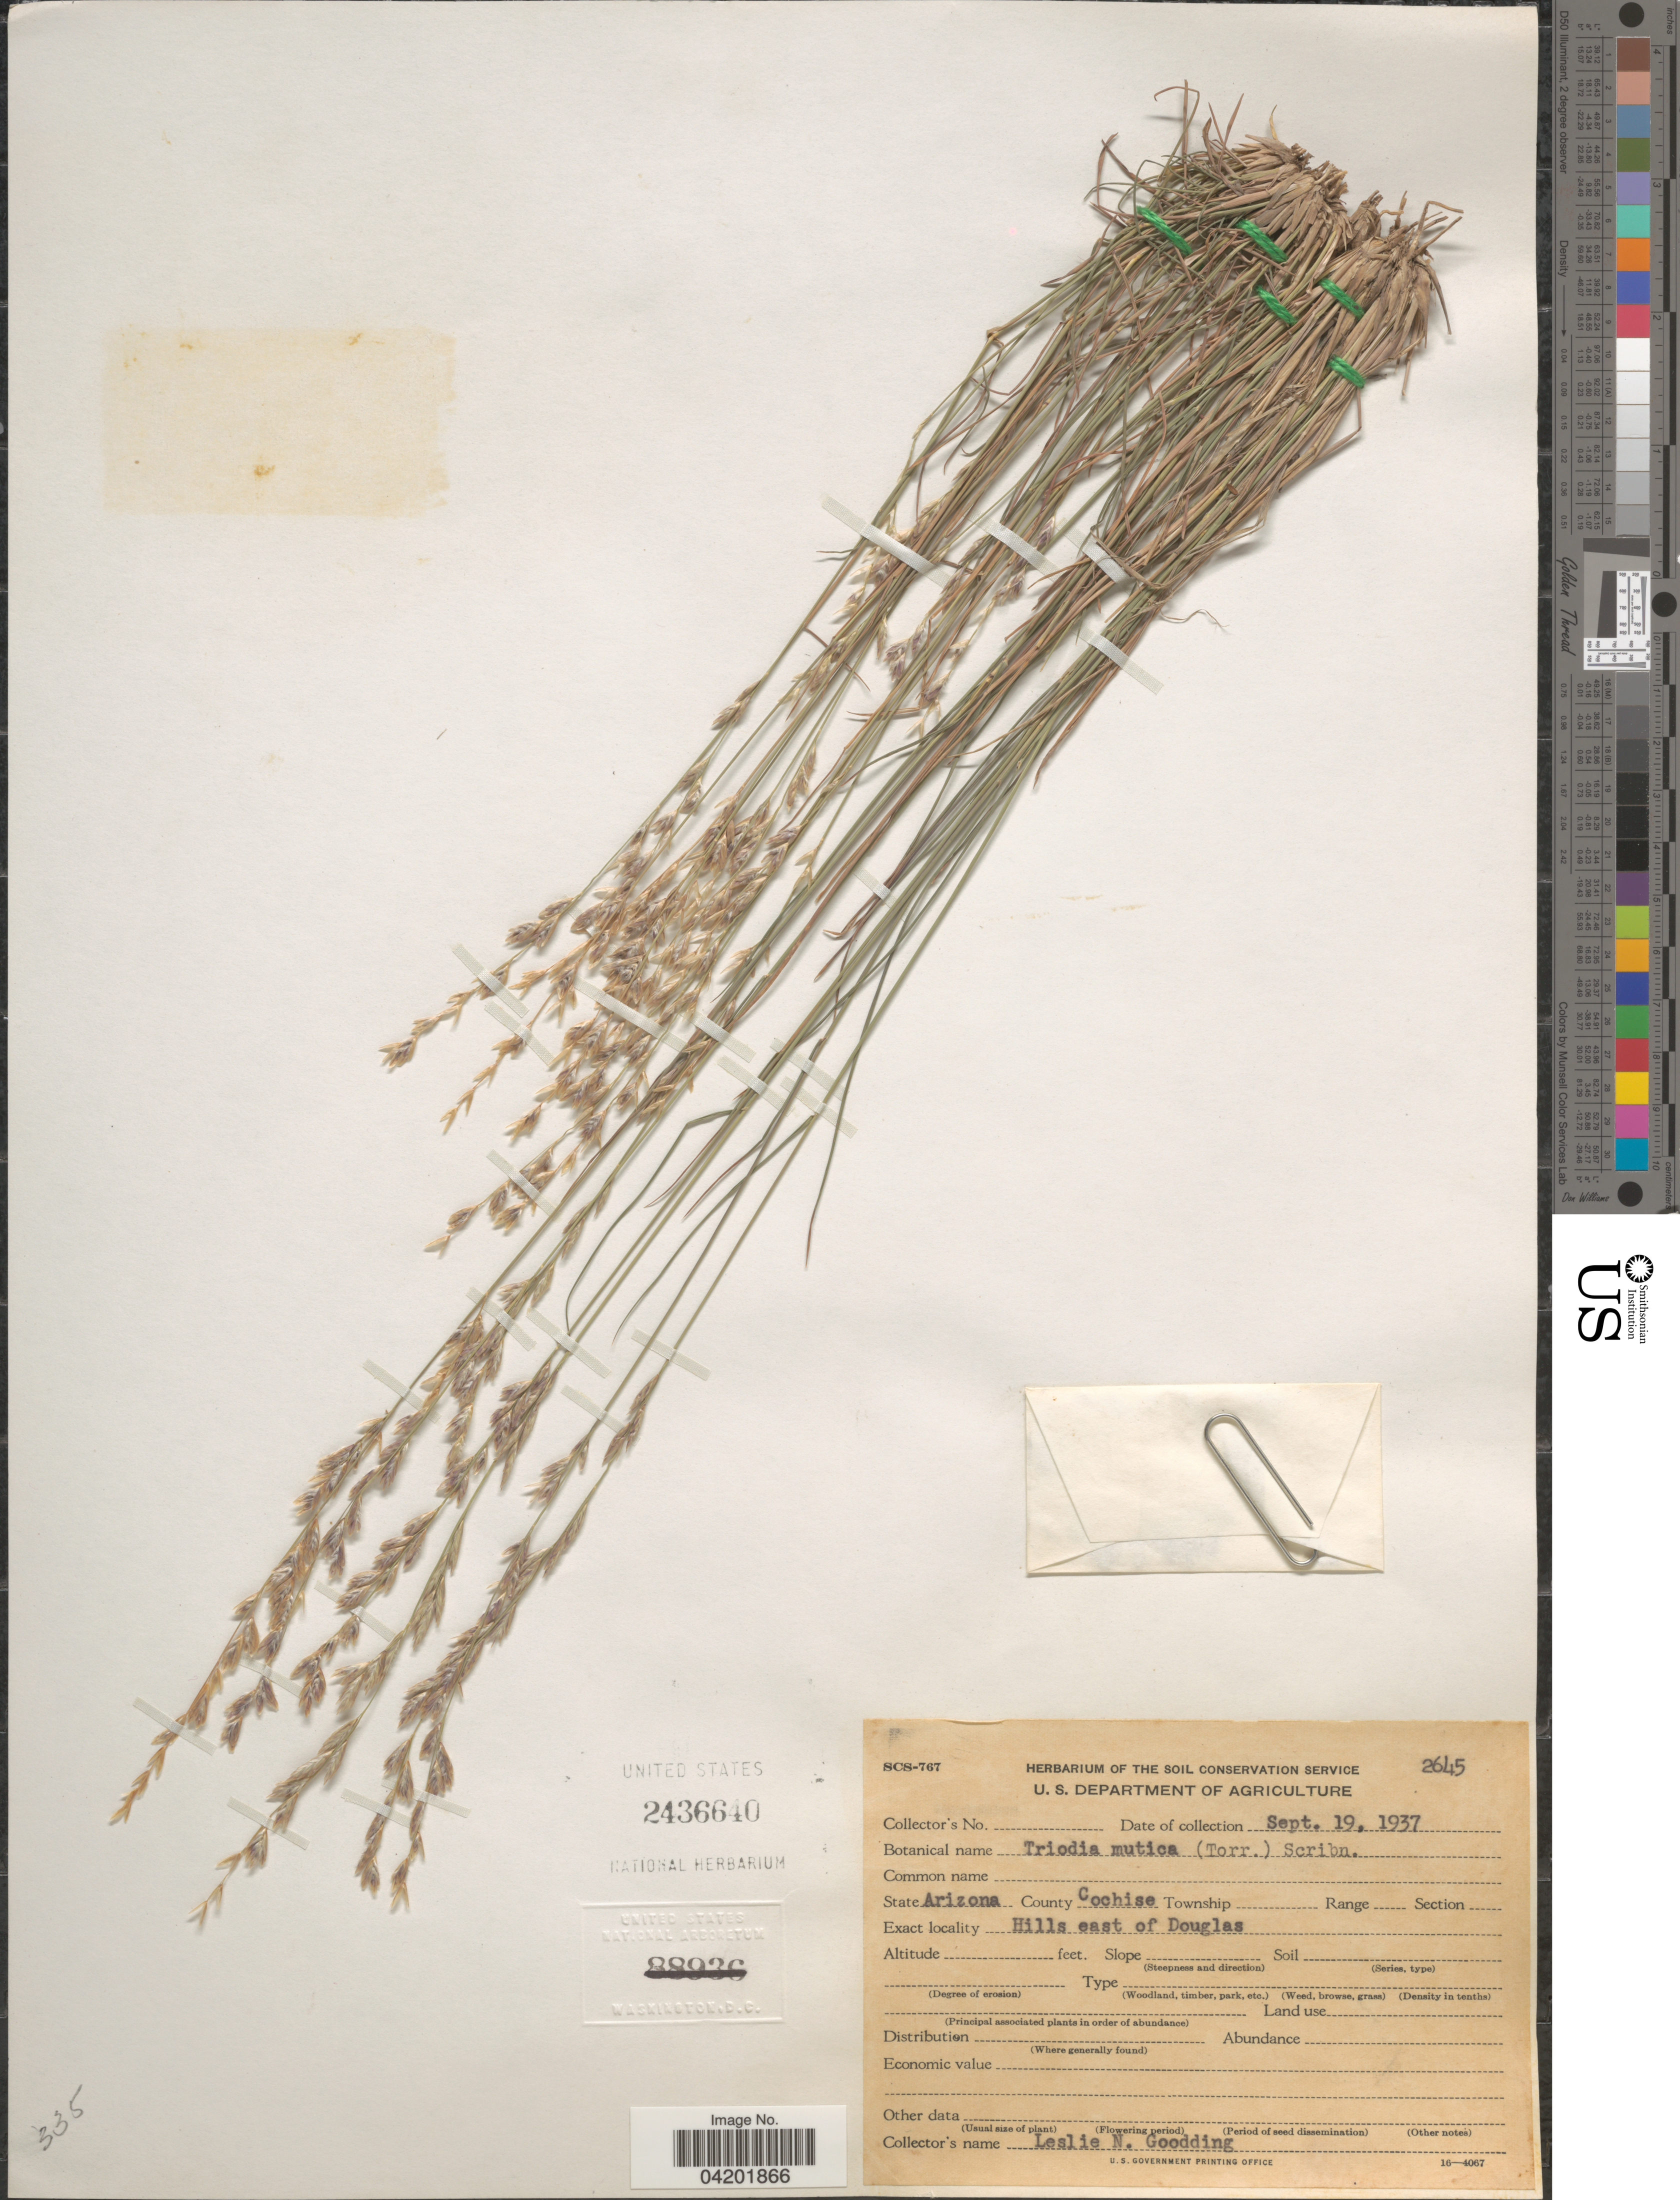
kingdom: Plantae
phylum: Tracheophyta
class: Liliopsida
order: Poales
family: Poaceae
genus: Tridentopsis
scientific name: Tridentopsis mutica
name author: (Torr.) P.M. Peterson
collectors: L. N. Goodding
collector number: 2645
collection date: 1937-09-19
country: United States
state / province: Arizona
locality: County Cochise. Hills east of Douglas.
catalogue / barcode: US 2436640